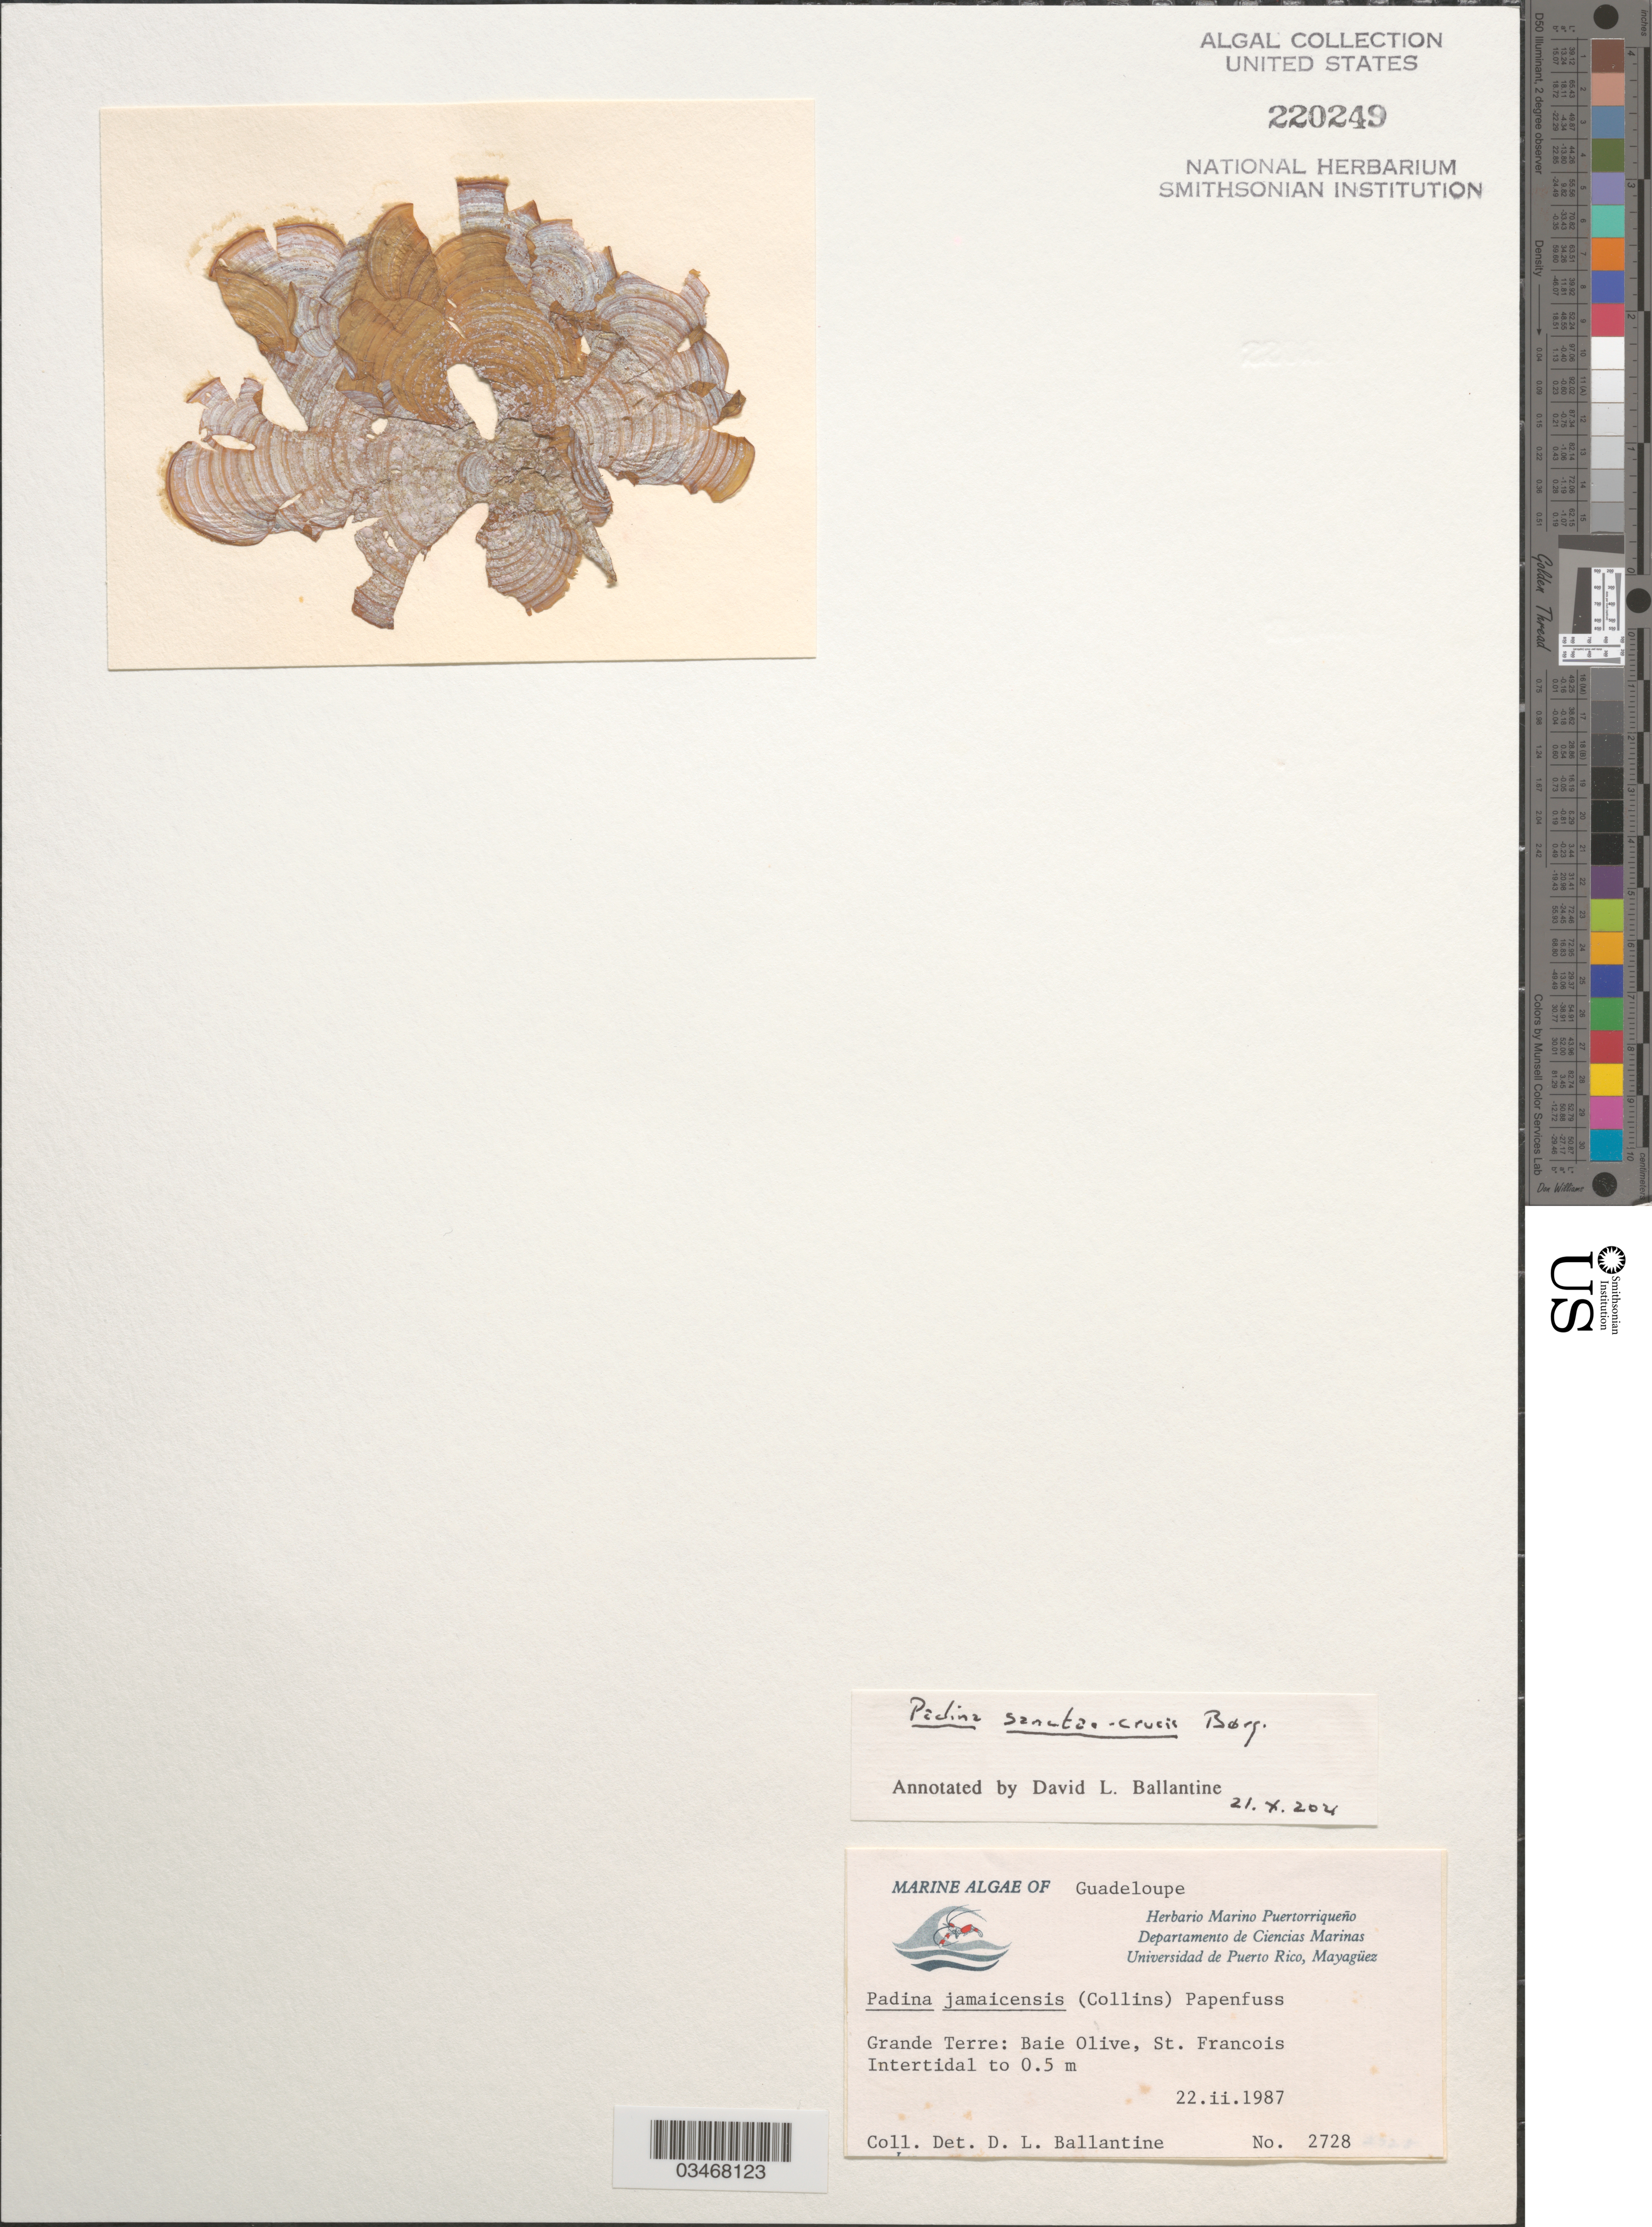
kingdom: Chromista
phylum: Ochrophyta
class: Phaeophyceae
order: Dictyotales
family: Dictyotaceae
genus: Padina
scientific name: Padina sanctae-crucis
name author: Børgesen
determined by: Ballantine, D. L.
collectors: D.L. Ballantine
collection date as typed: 22 Feb 1987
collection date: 1987-02-22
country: Guadeloupe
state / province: Grande-Terre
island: Grande Terre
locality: Baie Olive, St. Francois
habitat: Intertidal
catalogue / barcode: US 220249